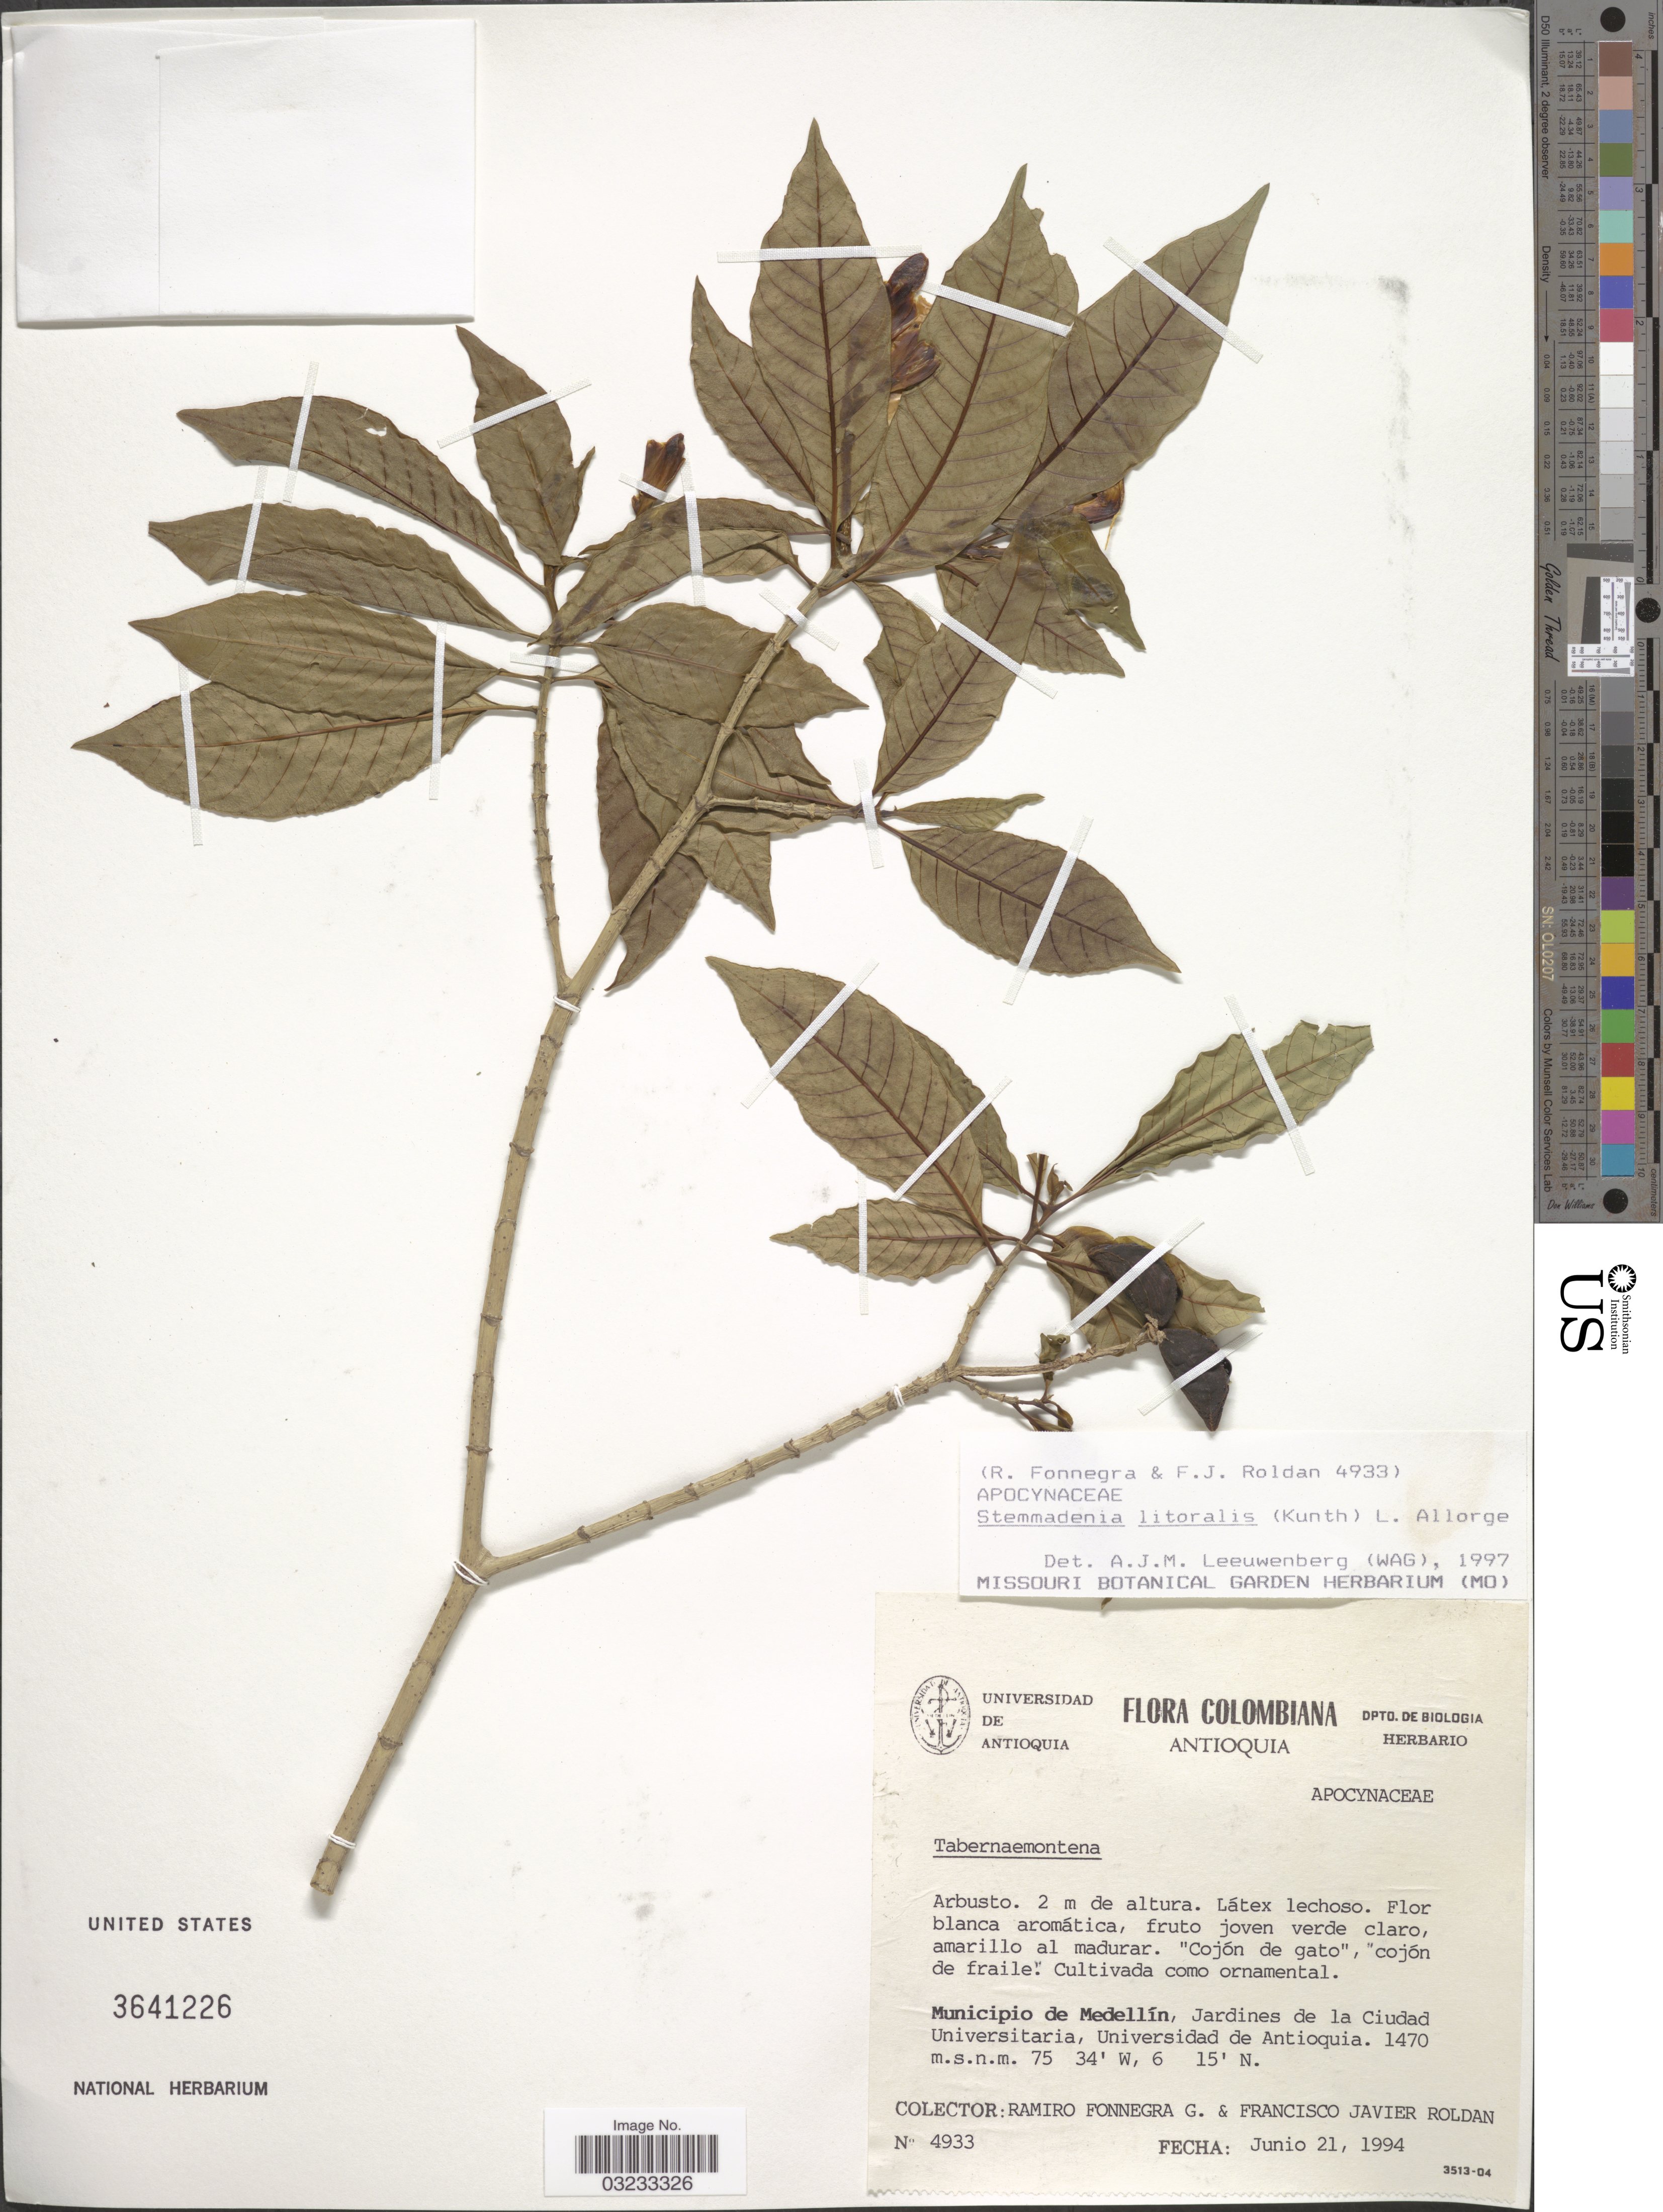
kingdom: Plantae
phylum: Tracheophyta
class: Magnoliopsida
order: Gentianales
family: Apocynaceae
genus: Stemmadenia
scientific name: Stemmadenia litoralis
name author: (Kunth) L. Allorge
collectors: R. Fonnegra G. & F. J. Roldán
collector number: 4933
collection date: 1994-06-21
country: Colombia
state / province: Antioquia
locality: Municipio de Medellín, Jardines de la Ciudad Universitaria, Universidad de Antioquia.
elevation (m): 1470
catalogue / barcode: US 3641226